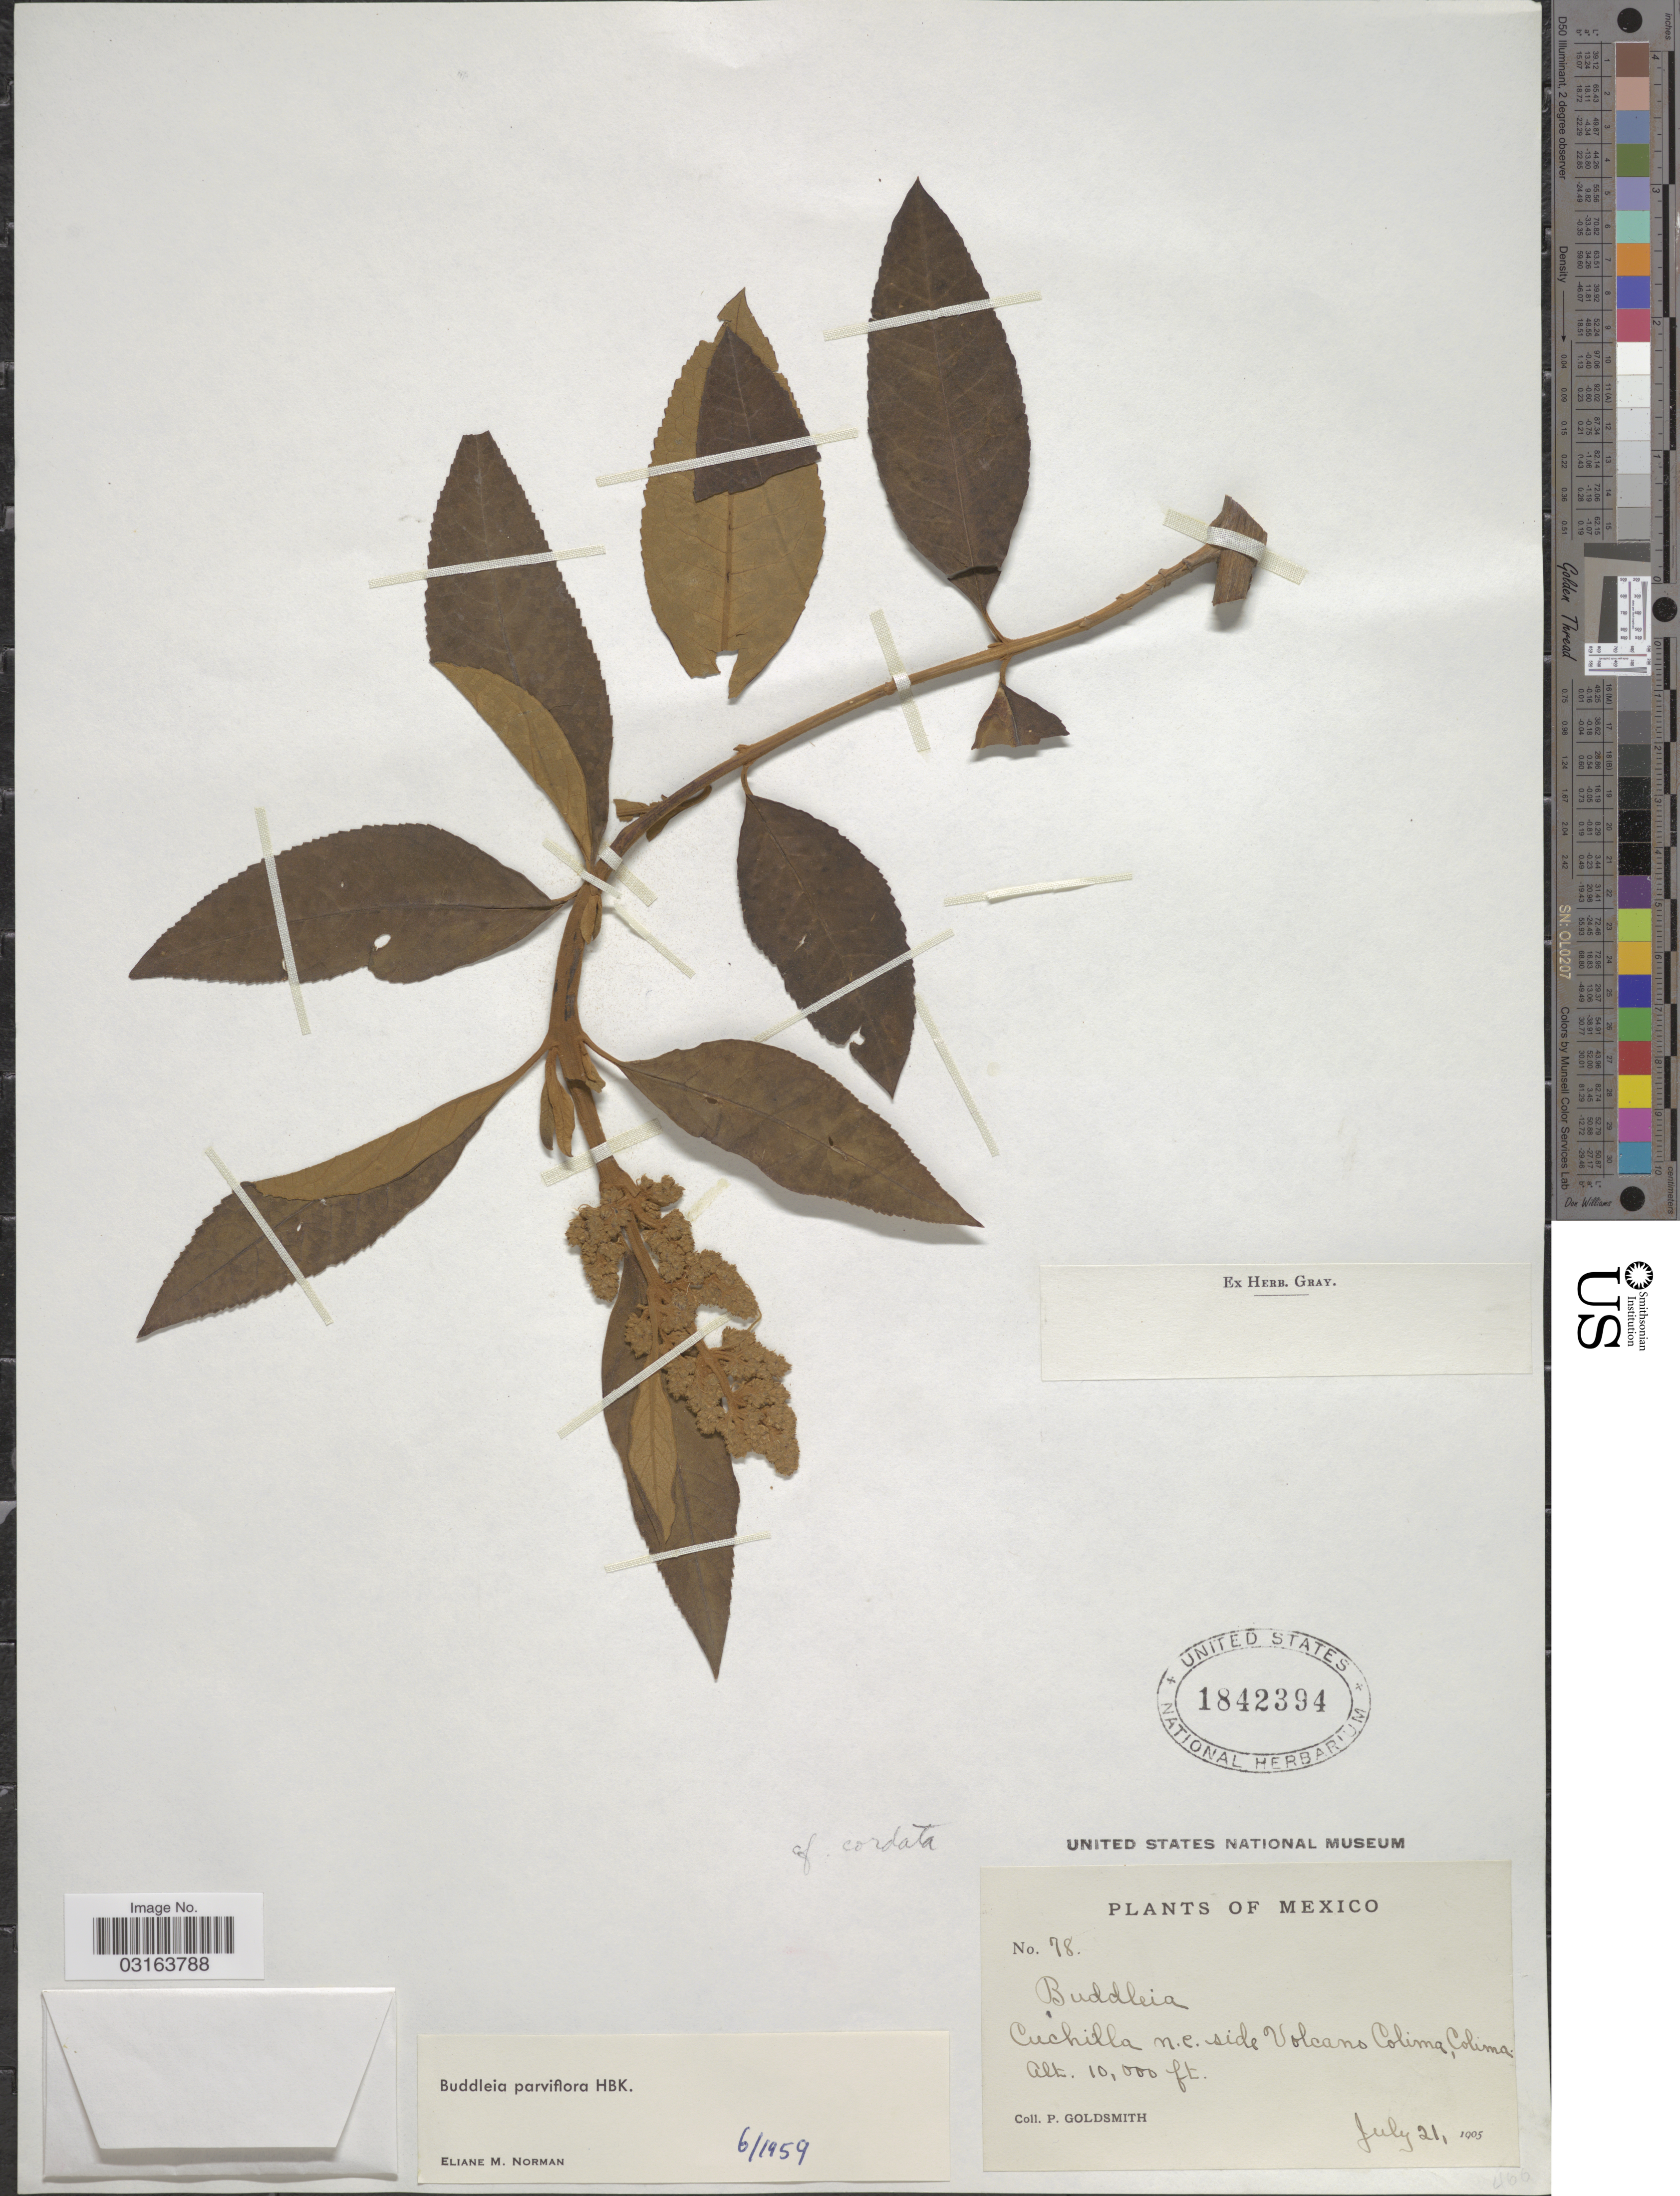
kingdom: Plantae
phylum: Tracheophyta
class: Magnoliopsida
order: Lamiales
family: Scrophulariaceae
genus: Buddleja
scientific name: Buddleja parviflora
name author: Kunth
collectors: P. Goldsmith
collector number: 78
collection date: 1905-07-21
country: Mexico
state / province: Colima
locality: Cuchilla n.e. side Volcano Colima.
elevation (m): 3048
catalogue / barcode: US 1842394